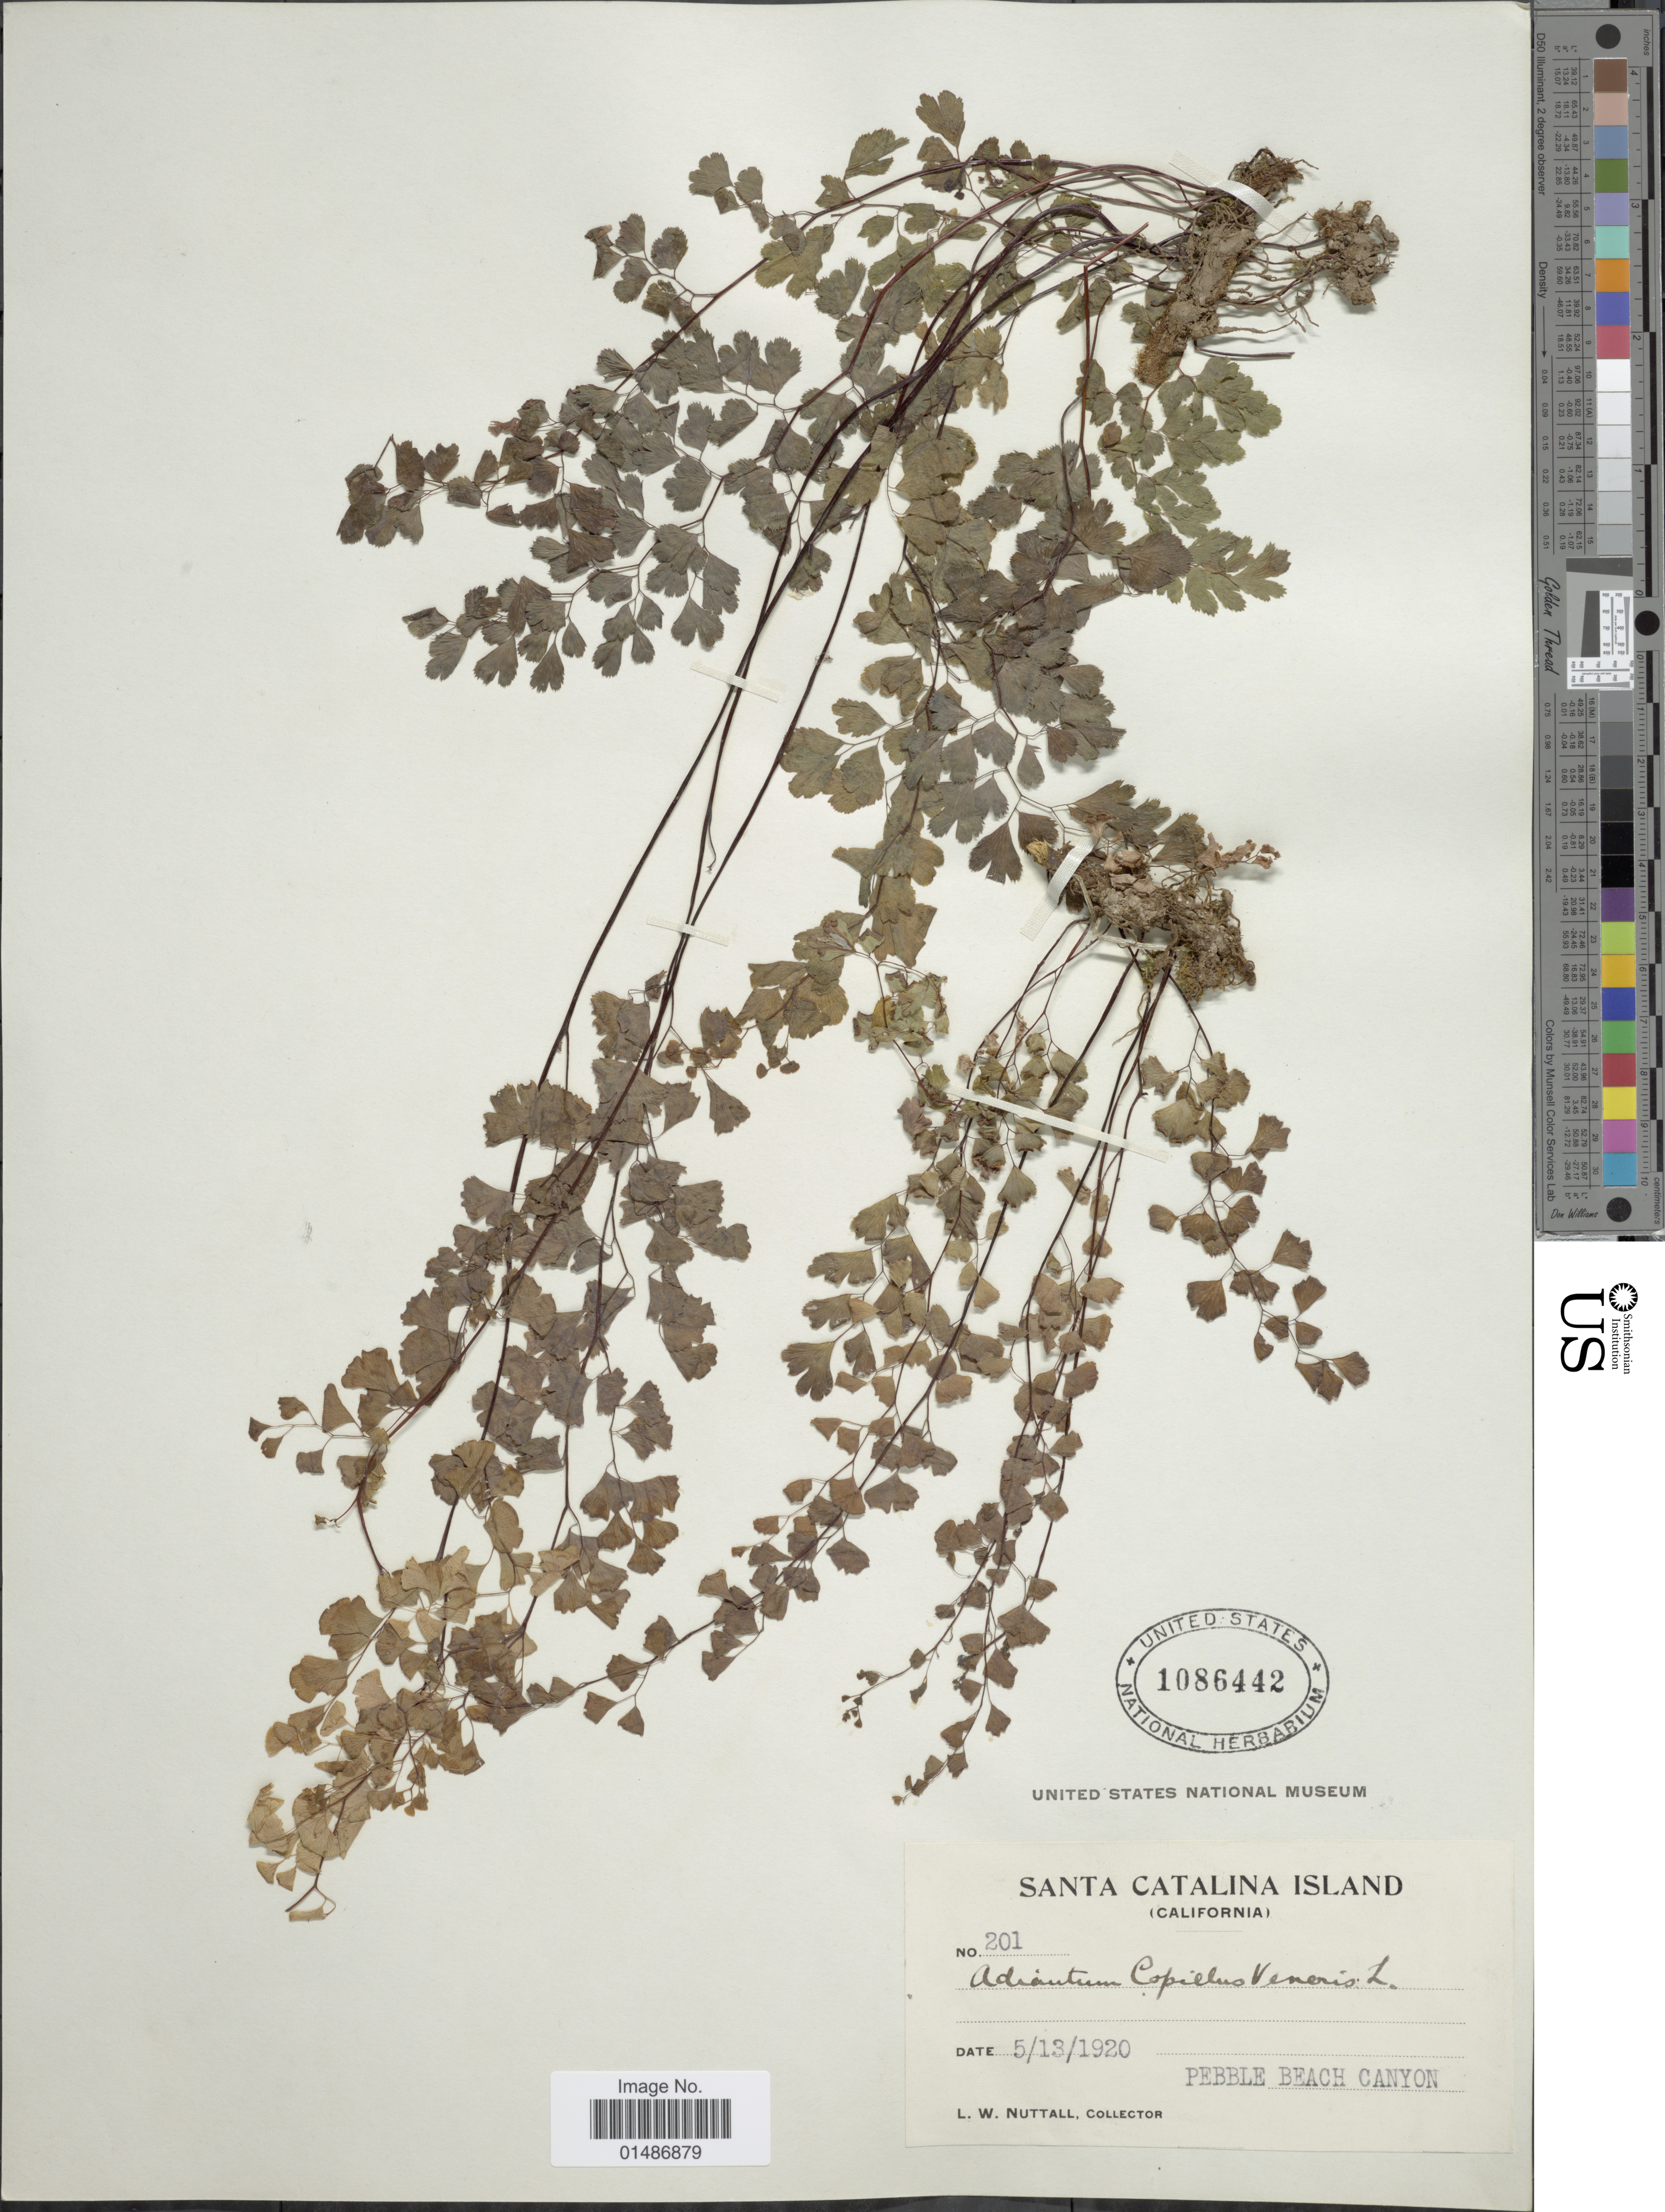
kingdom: Plantae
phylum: Tracheophyta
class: Polypodiopsida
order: Polypodiales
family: Pteridaceae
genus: Adiantum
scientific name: Adiantum capillus-veneris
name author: L.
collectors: L. W. Nuttall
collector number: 201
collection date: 1920-05-13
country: United States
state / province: California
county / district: Los Angeles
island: Santa Catalina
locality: Santa Catalina Island. Pebble Beach Canyon.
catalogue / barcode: US 1086442